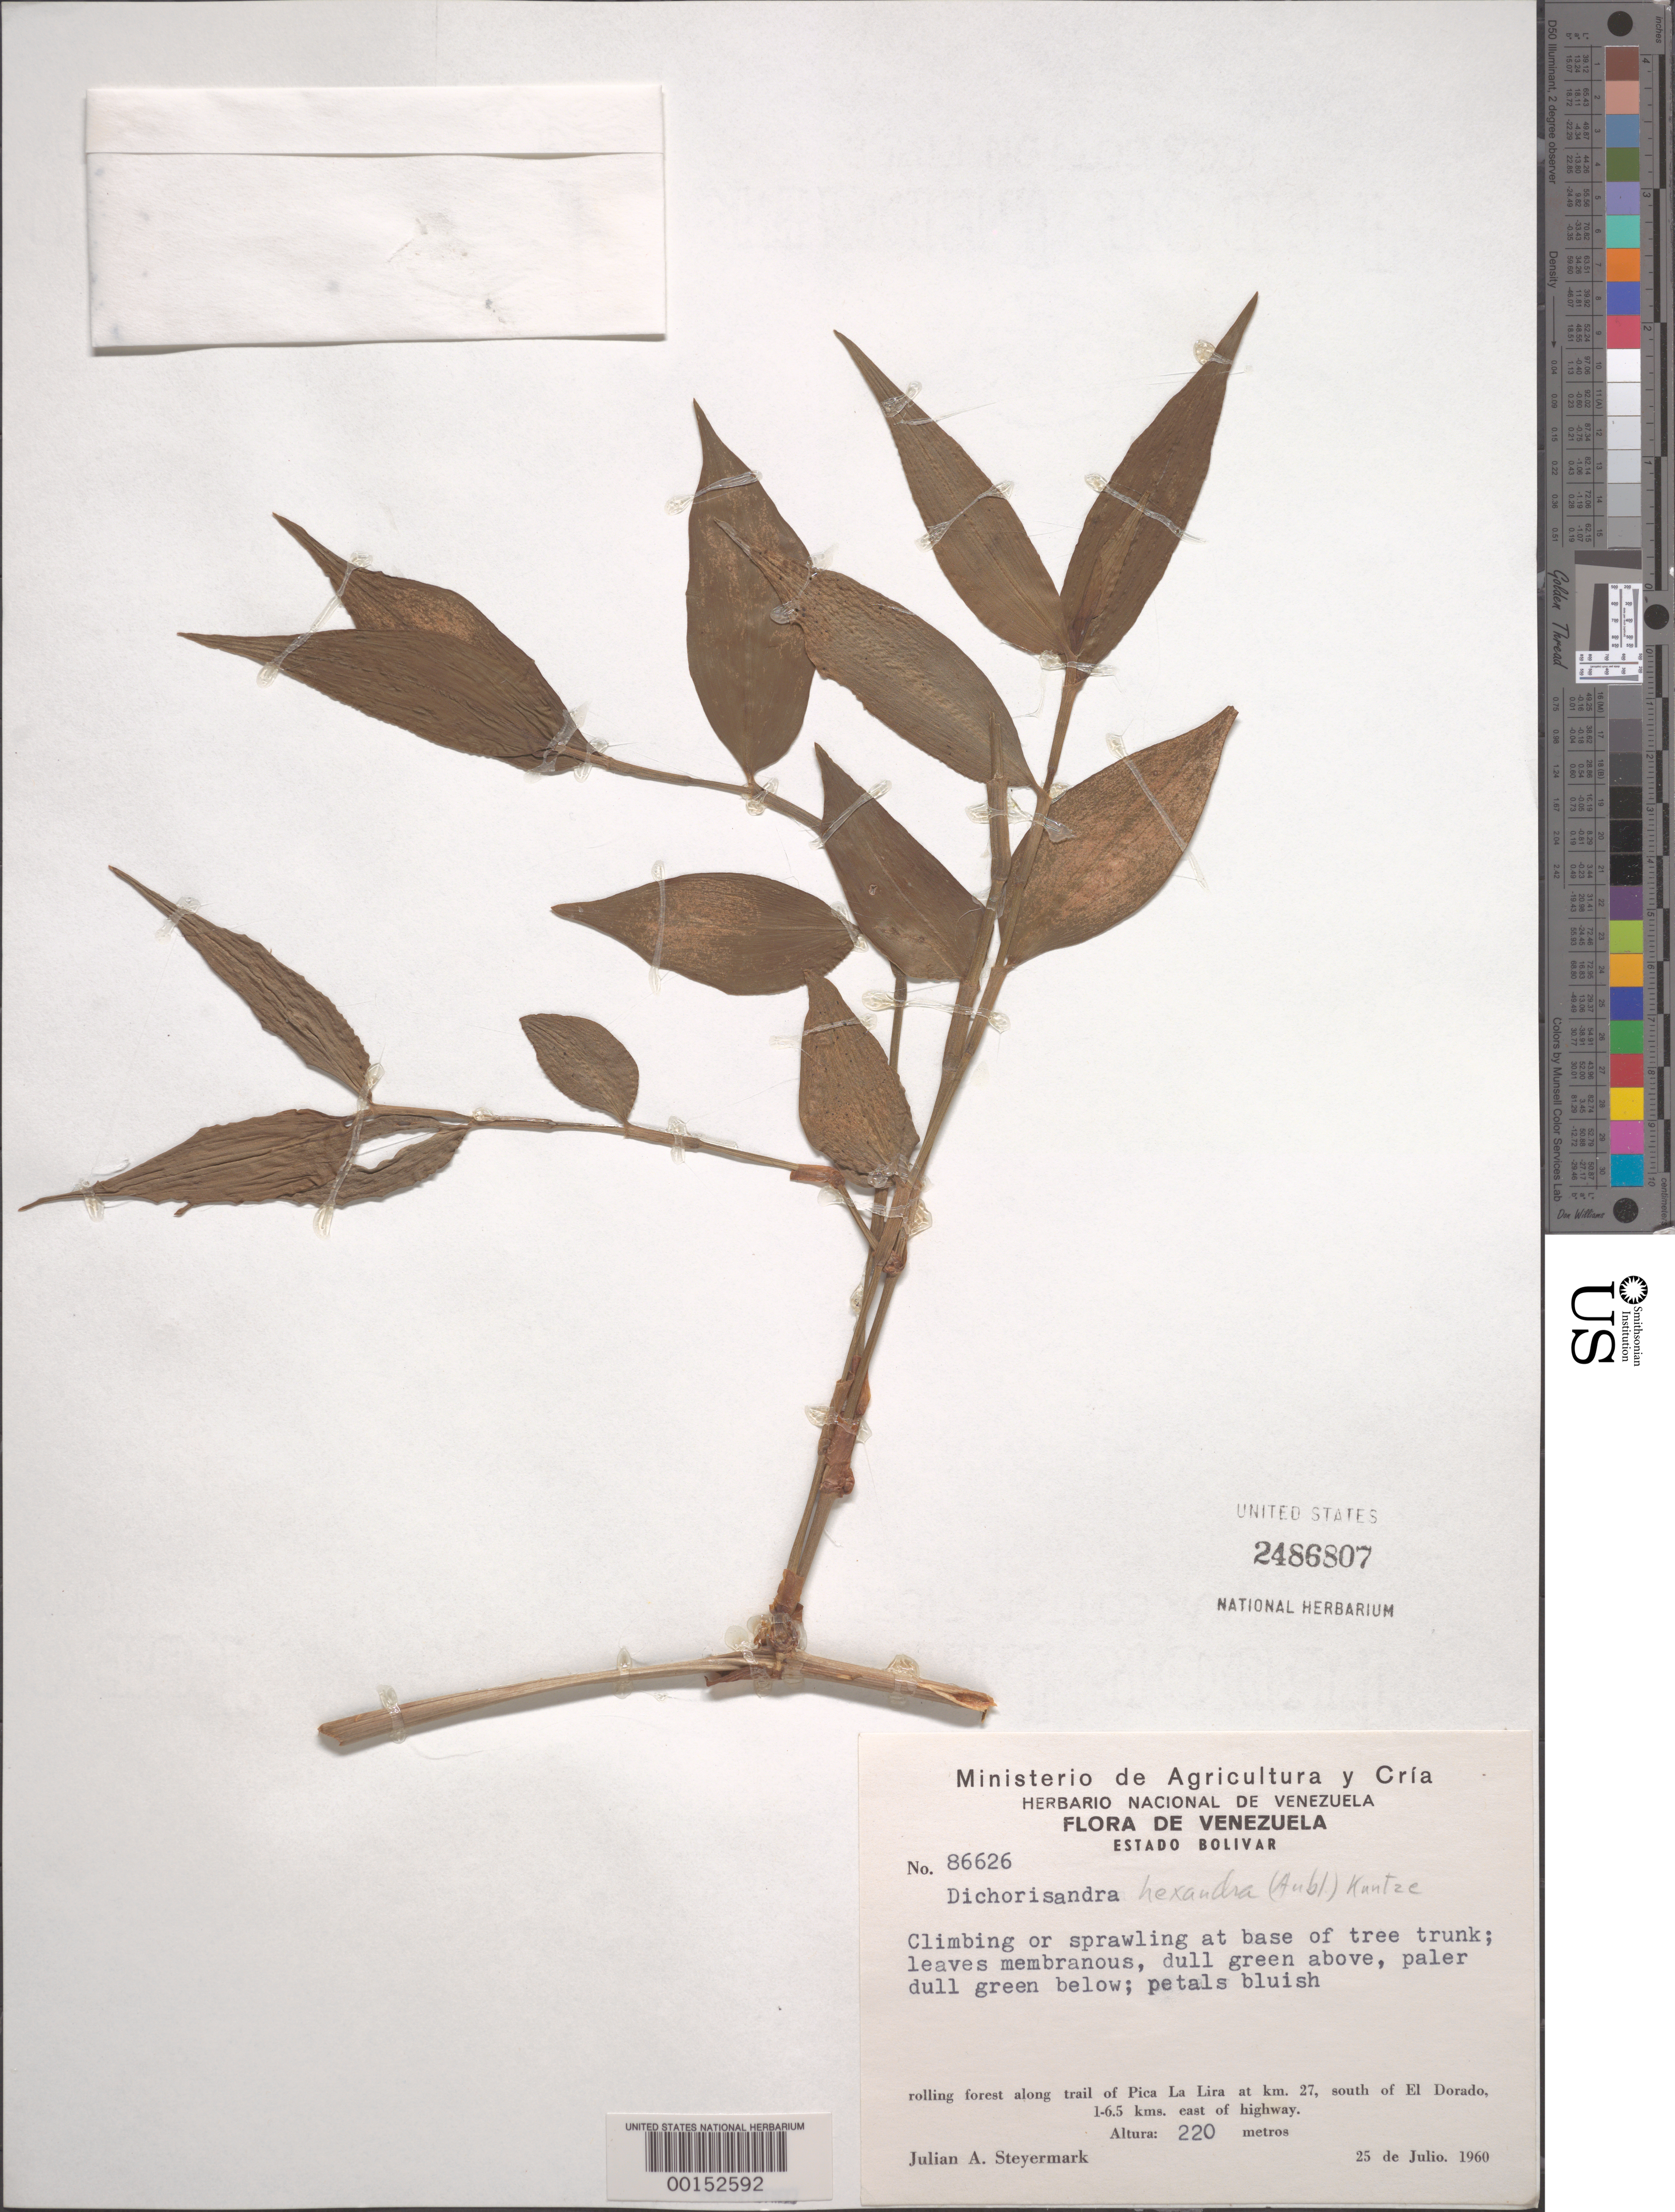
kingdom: Plantae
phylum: Tracheophyta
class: Liliopsida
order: Commelinales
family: Commelinaceae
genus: Dichorisandra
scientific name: Dichorisandra hexandra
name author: (Aubl.) Standl.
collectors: J. Steyermark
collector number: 86626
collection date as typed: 25 Jul 1960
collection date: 1960-07-25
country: Venezuela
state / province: Bolivar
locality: Pica la lira, s of el dorado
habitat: Rolling forest; trailside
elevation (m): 220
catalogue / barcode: US 2486807